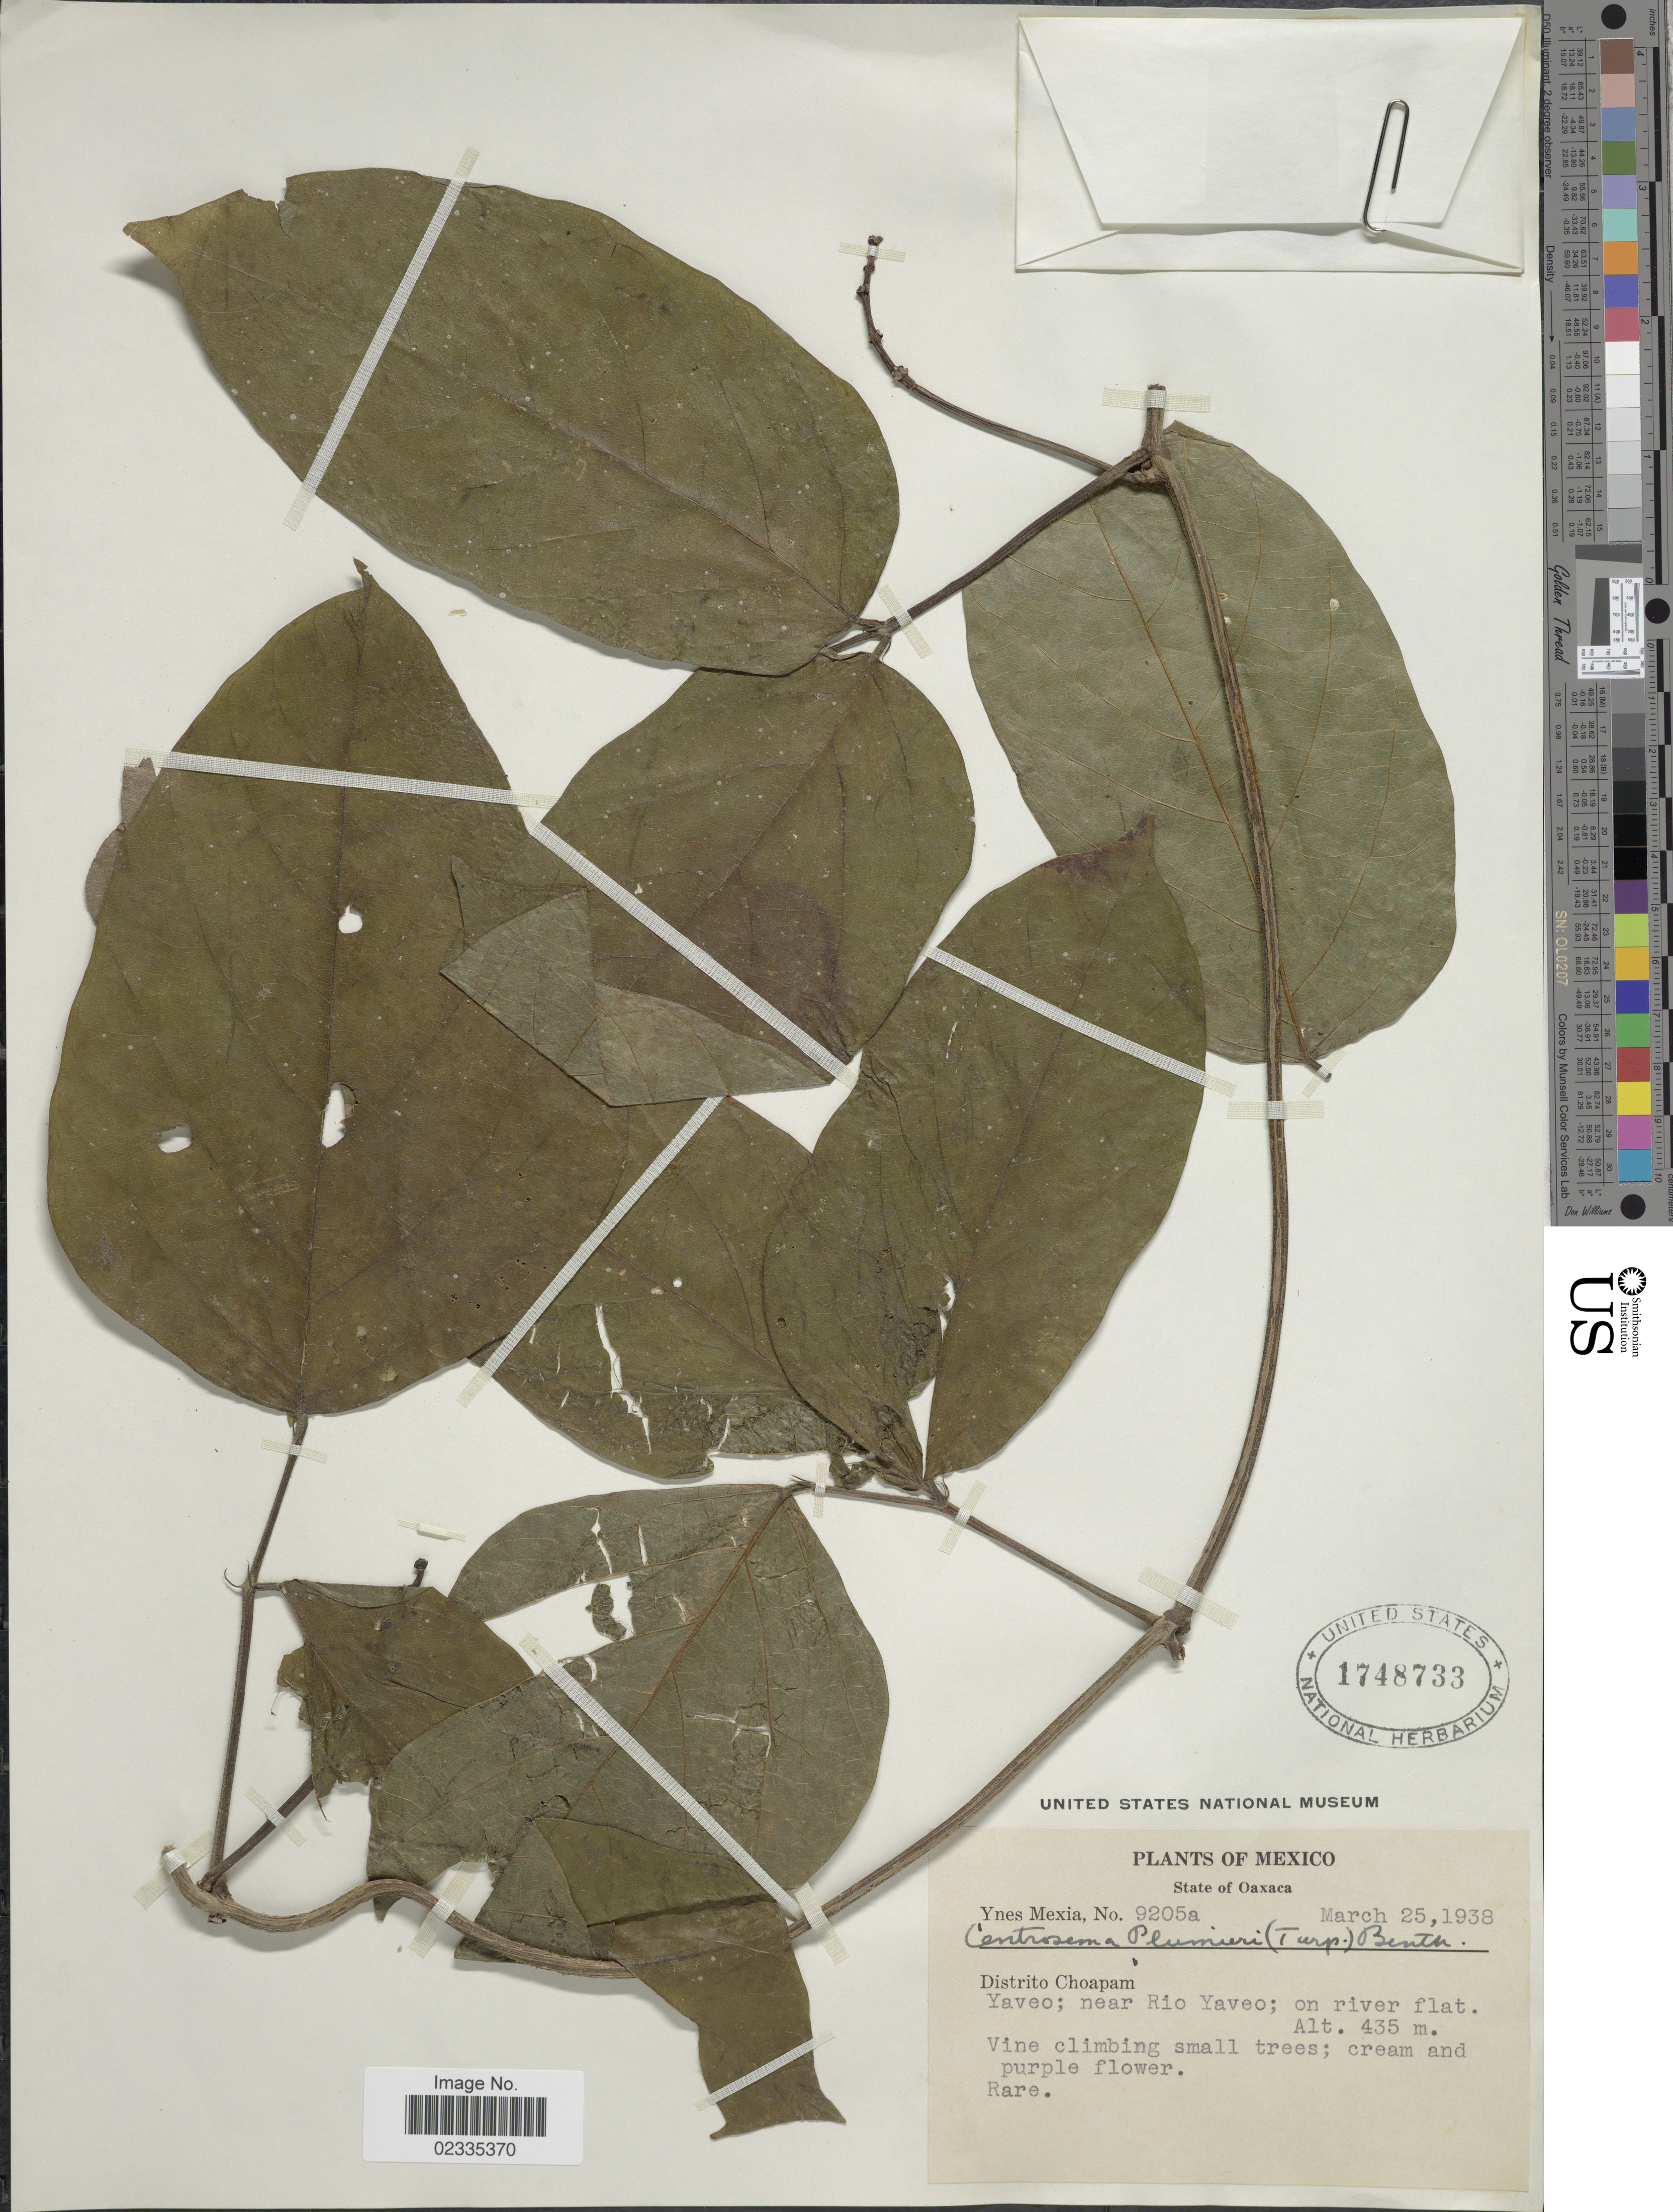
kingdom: Plantae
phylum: Tracheophyta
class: Magnoliopsida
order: Fabales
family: Fabaceae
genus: Centrosema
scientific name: Centrosema plumieri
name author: (Turpin ex Pers.) Benth.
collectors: Y. Mexia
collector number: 9205A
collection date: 1938-03-25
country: Mexico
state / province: Oaxaca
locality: Distrito Choapam. Yaveo; near Rio Yaveo; on river flat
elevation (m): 435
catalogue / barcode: US 1748733